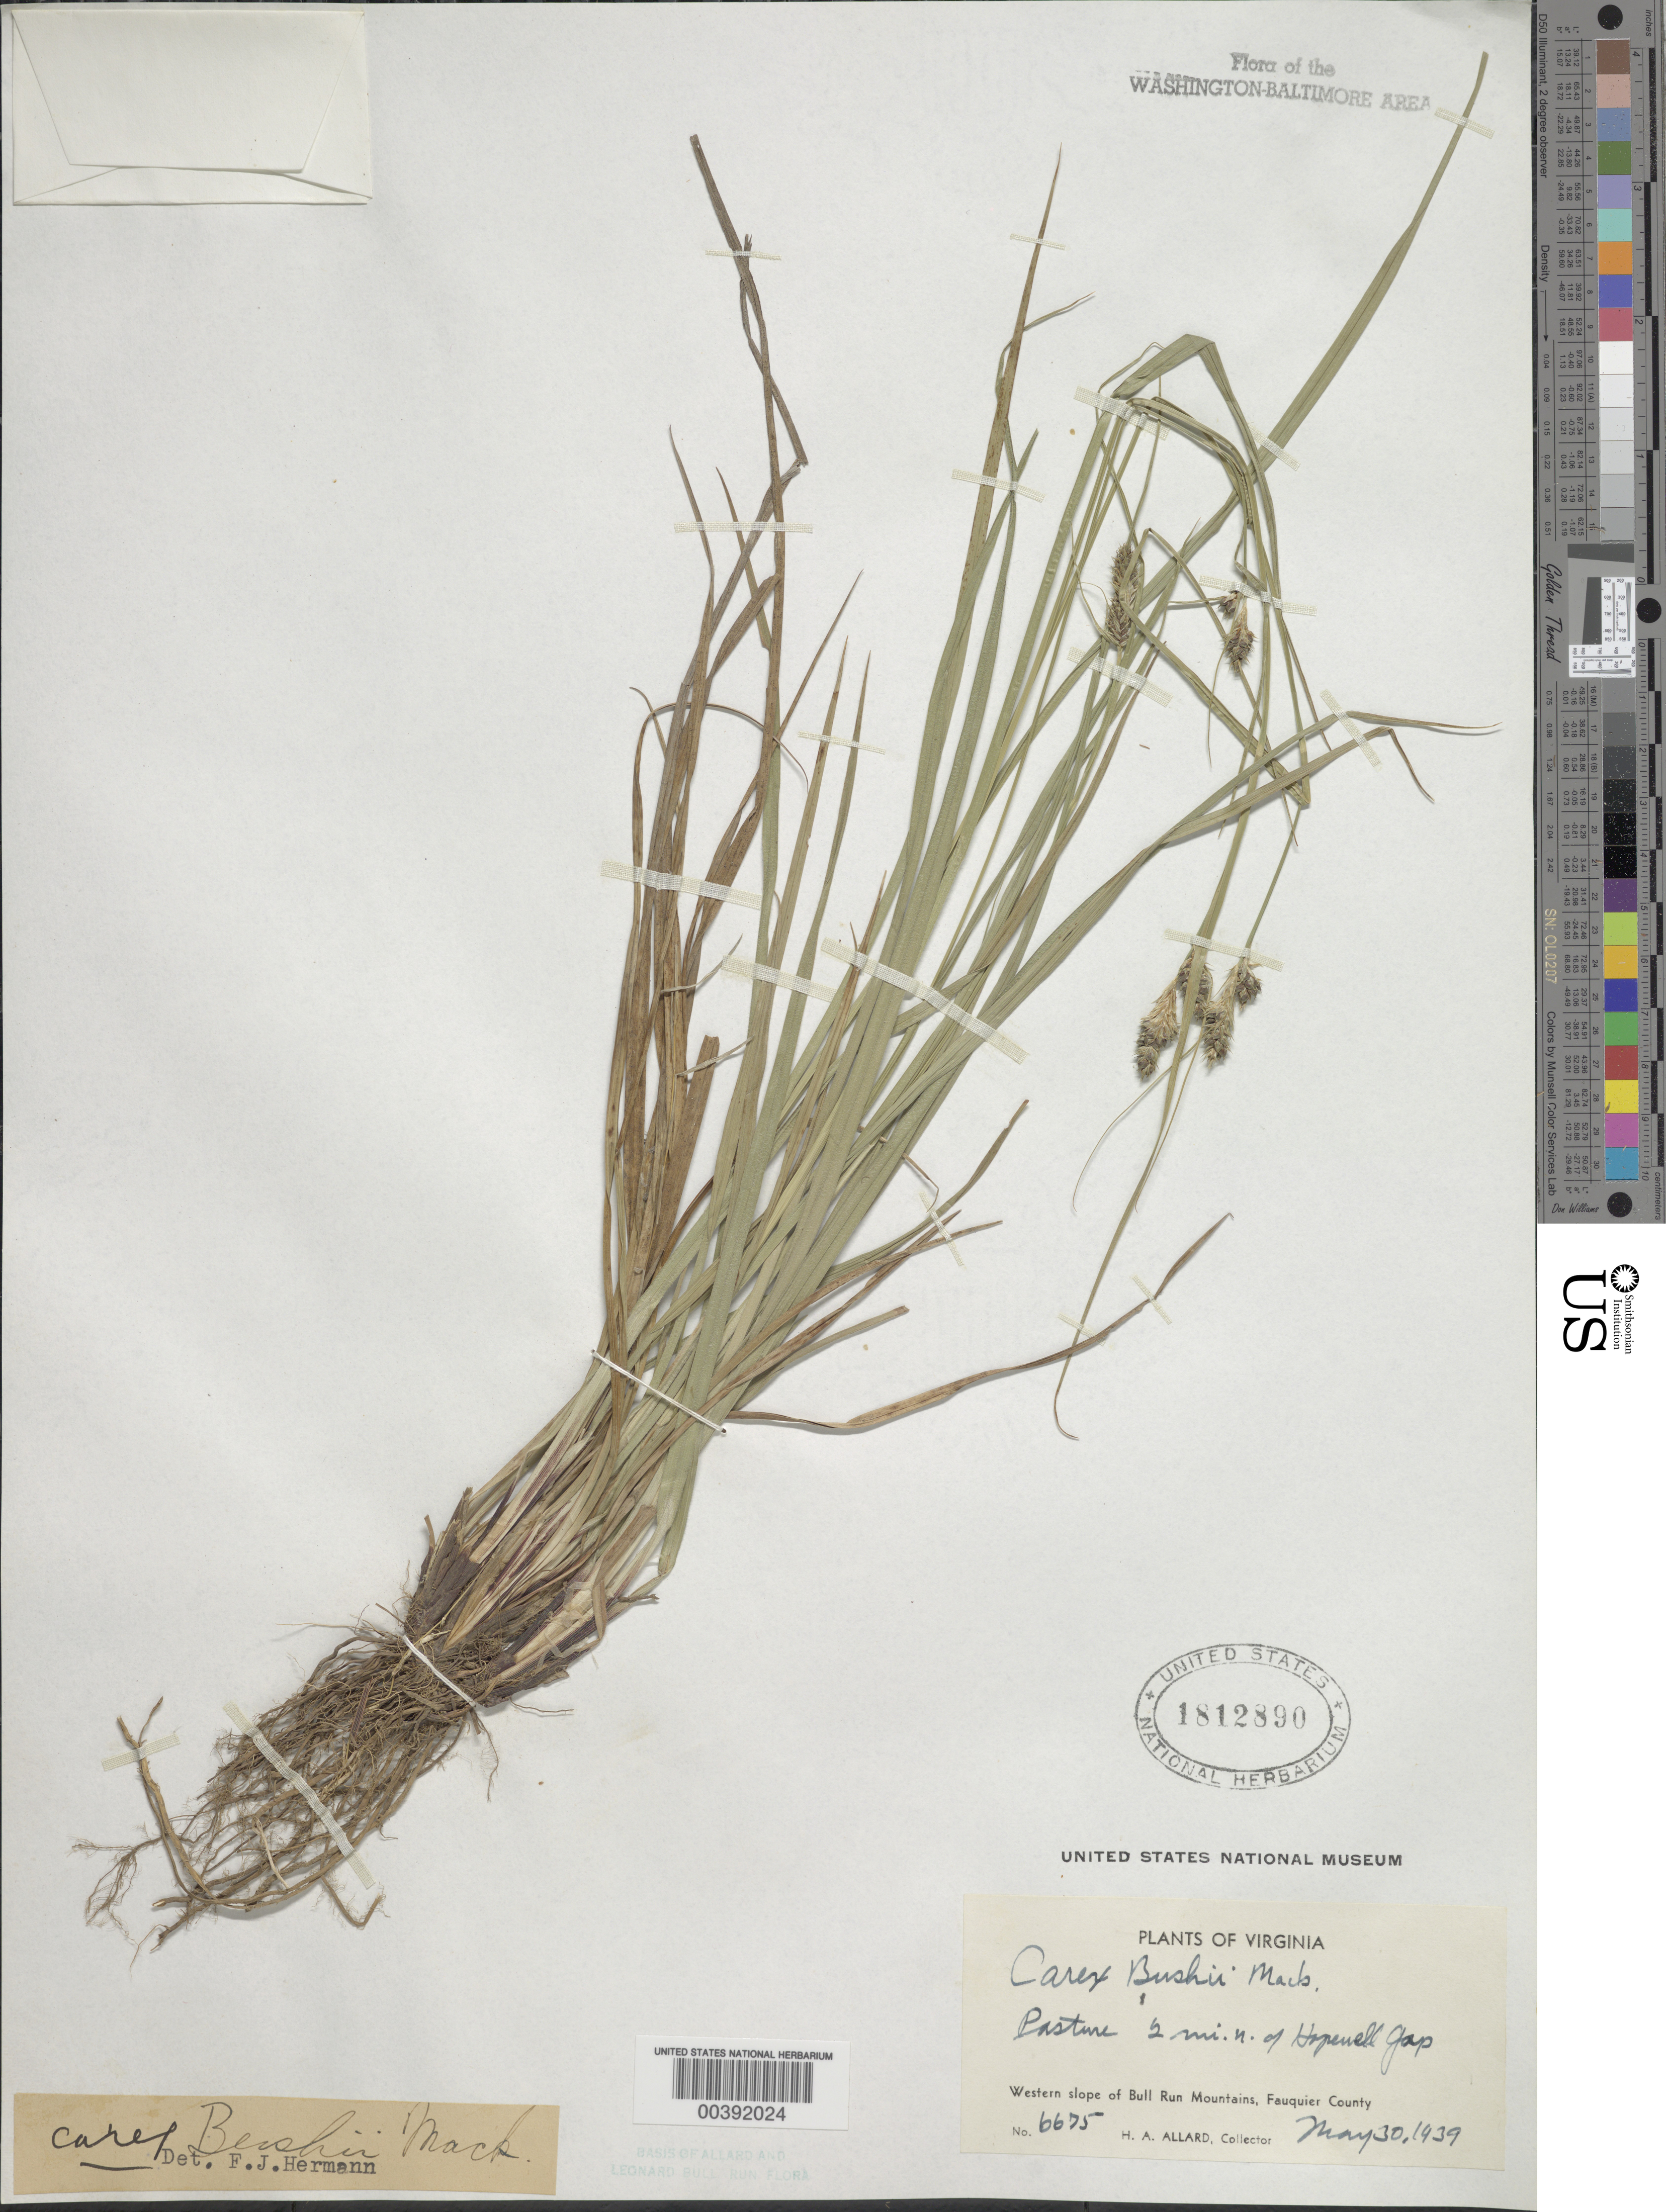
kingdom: Plantae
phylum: Tracheophyta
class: Liliopsida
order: Poales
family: Cyperaceae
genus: Carex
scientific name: Carex bushii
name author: Mack.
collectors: H. A. Allard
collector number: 6675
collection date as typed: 30 May 1939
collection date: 1939-05-30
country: United States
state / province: Virginia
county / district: Fauquier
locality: N of Hopewell Gap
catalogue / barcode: US 1812890